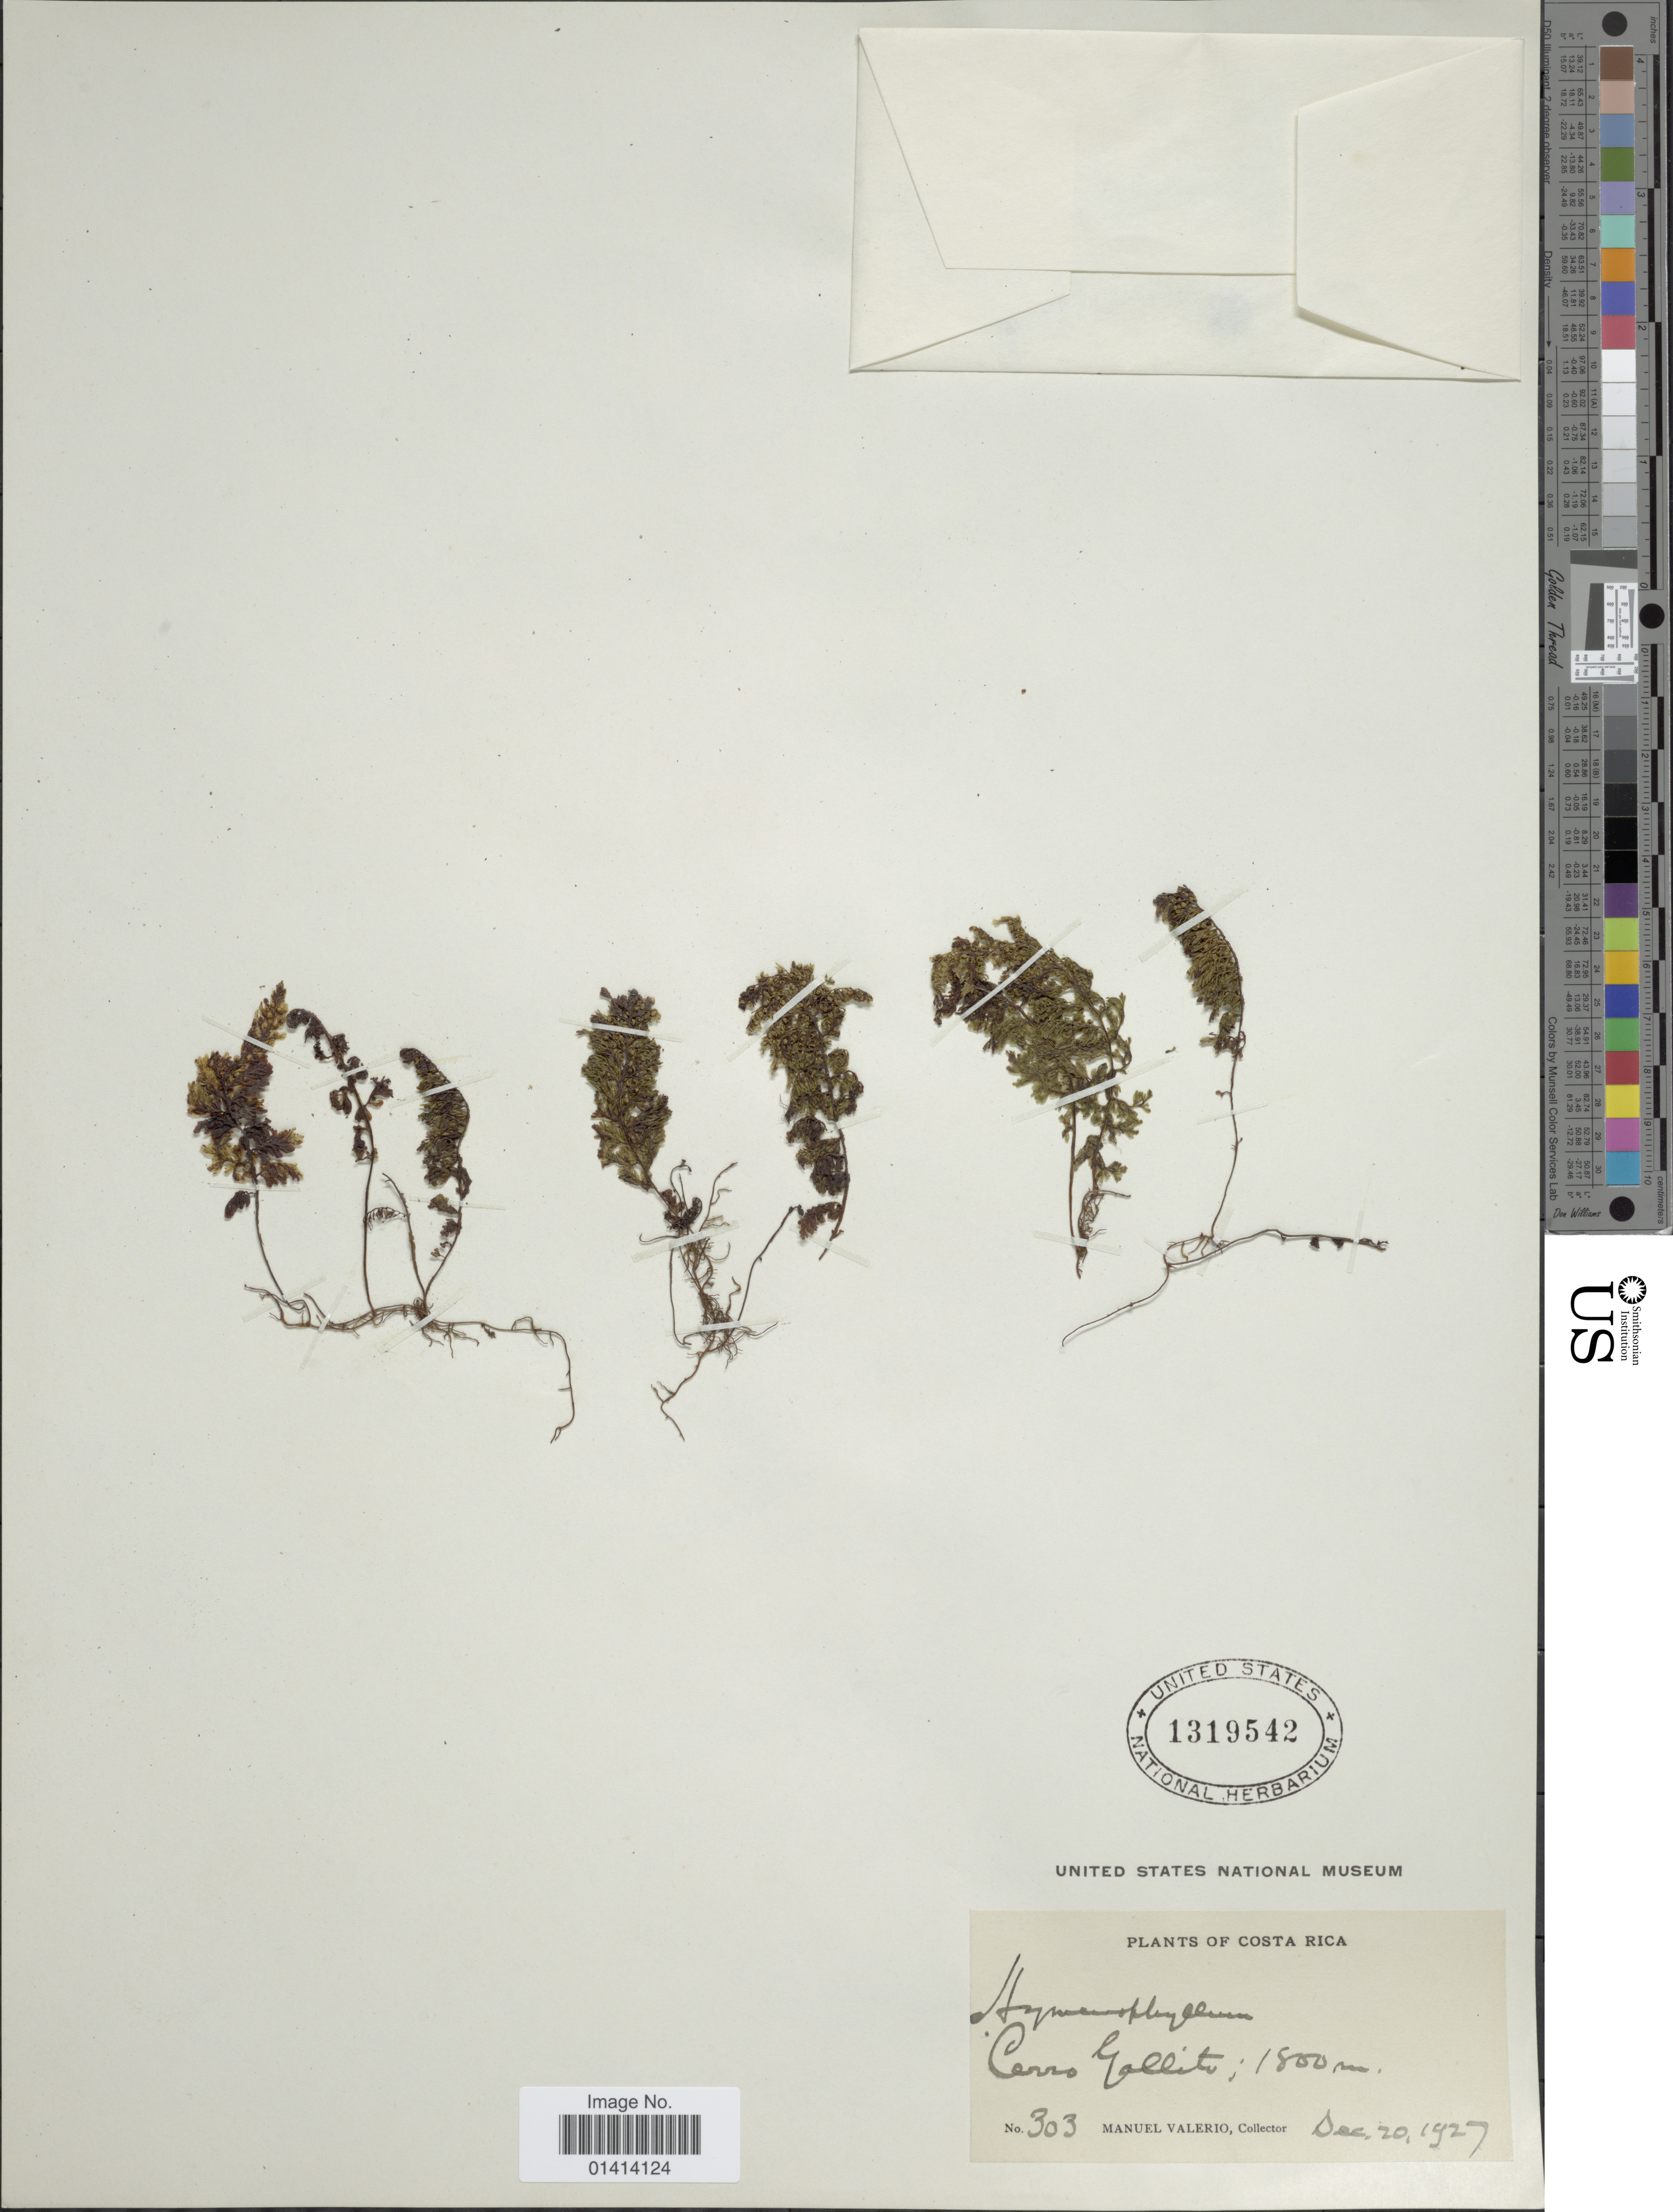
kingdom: Plantae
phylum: Tracheophyta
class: Polypodiopsida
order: Hymenophyllales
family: Hymenophyllaceae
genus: Hymenophyllum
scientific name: Hymenophyllum myriocarpum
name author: Hook.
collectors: M. Valerio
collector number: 303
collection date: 1927-12-20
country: Costa Rica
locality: Cerro Gallito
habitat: Cerro gallito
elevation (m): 1800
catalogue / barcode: US 1319542